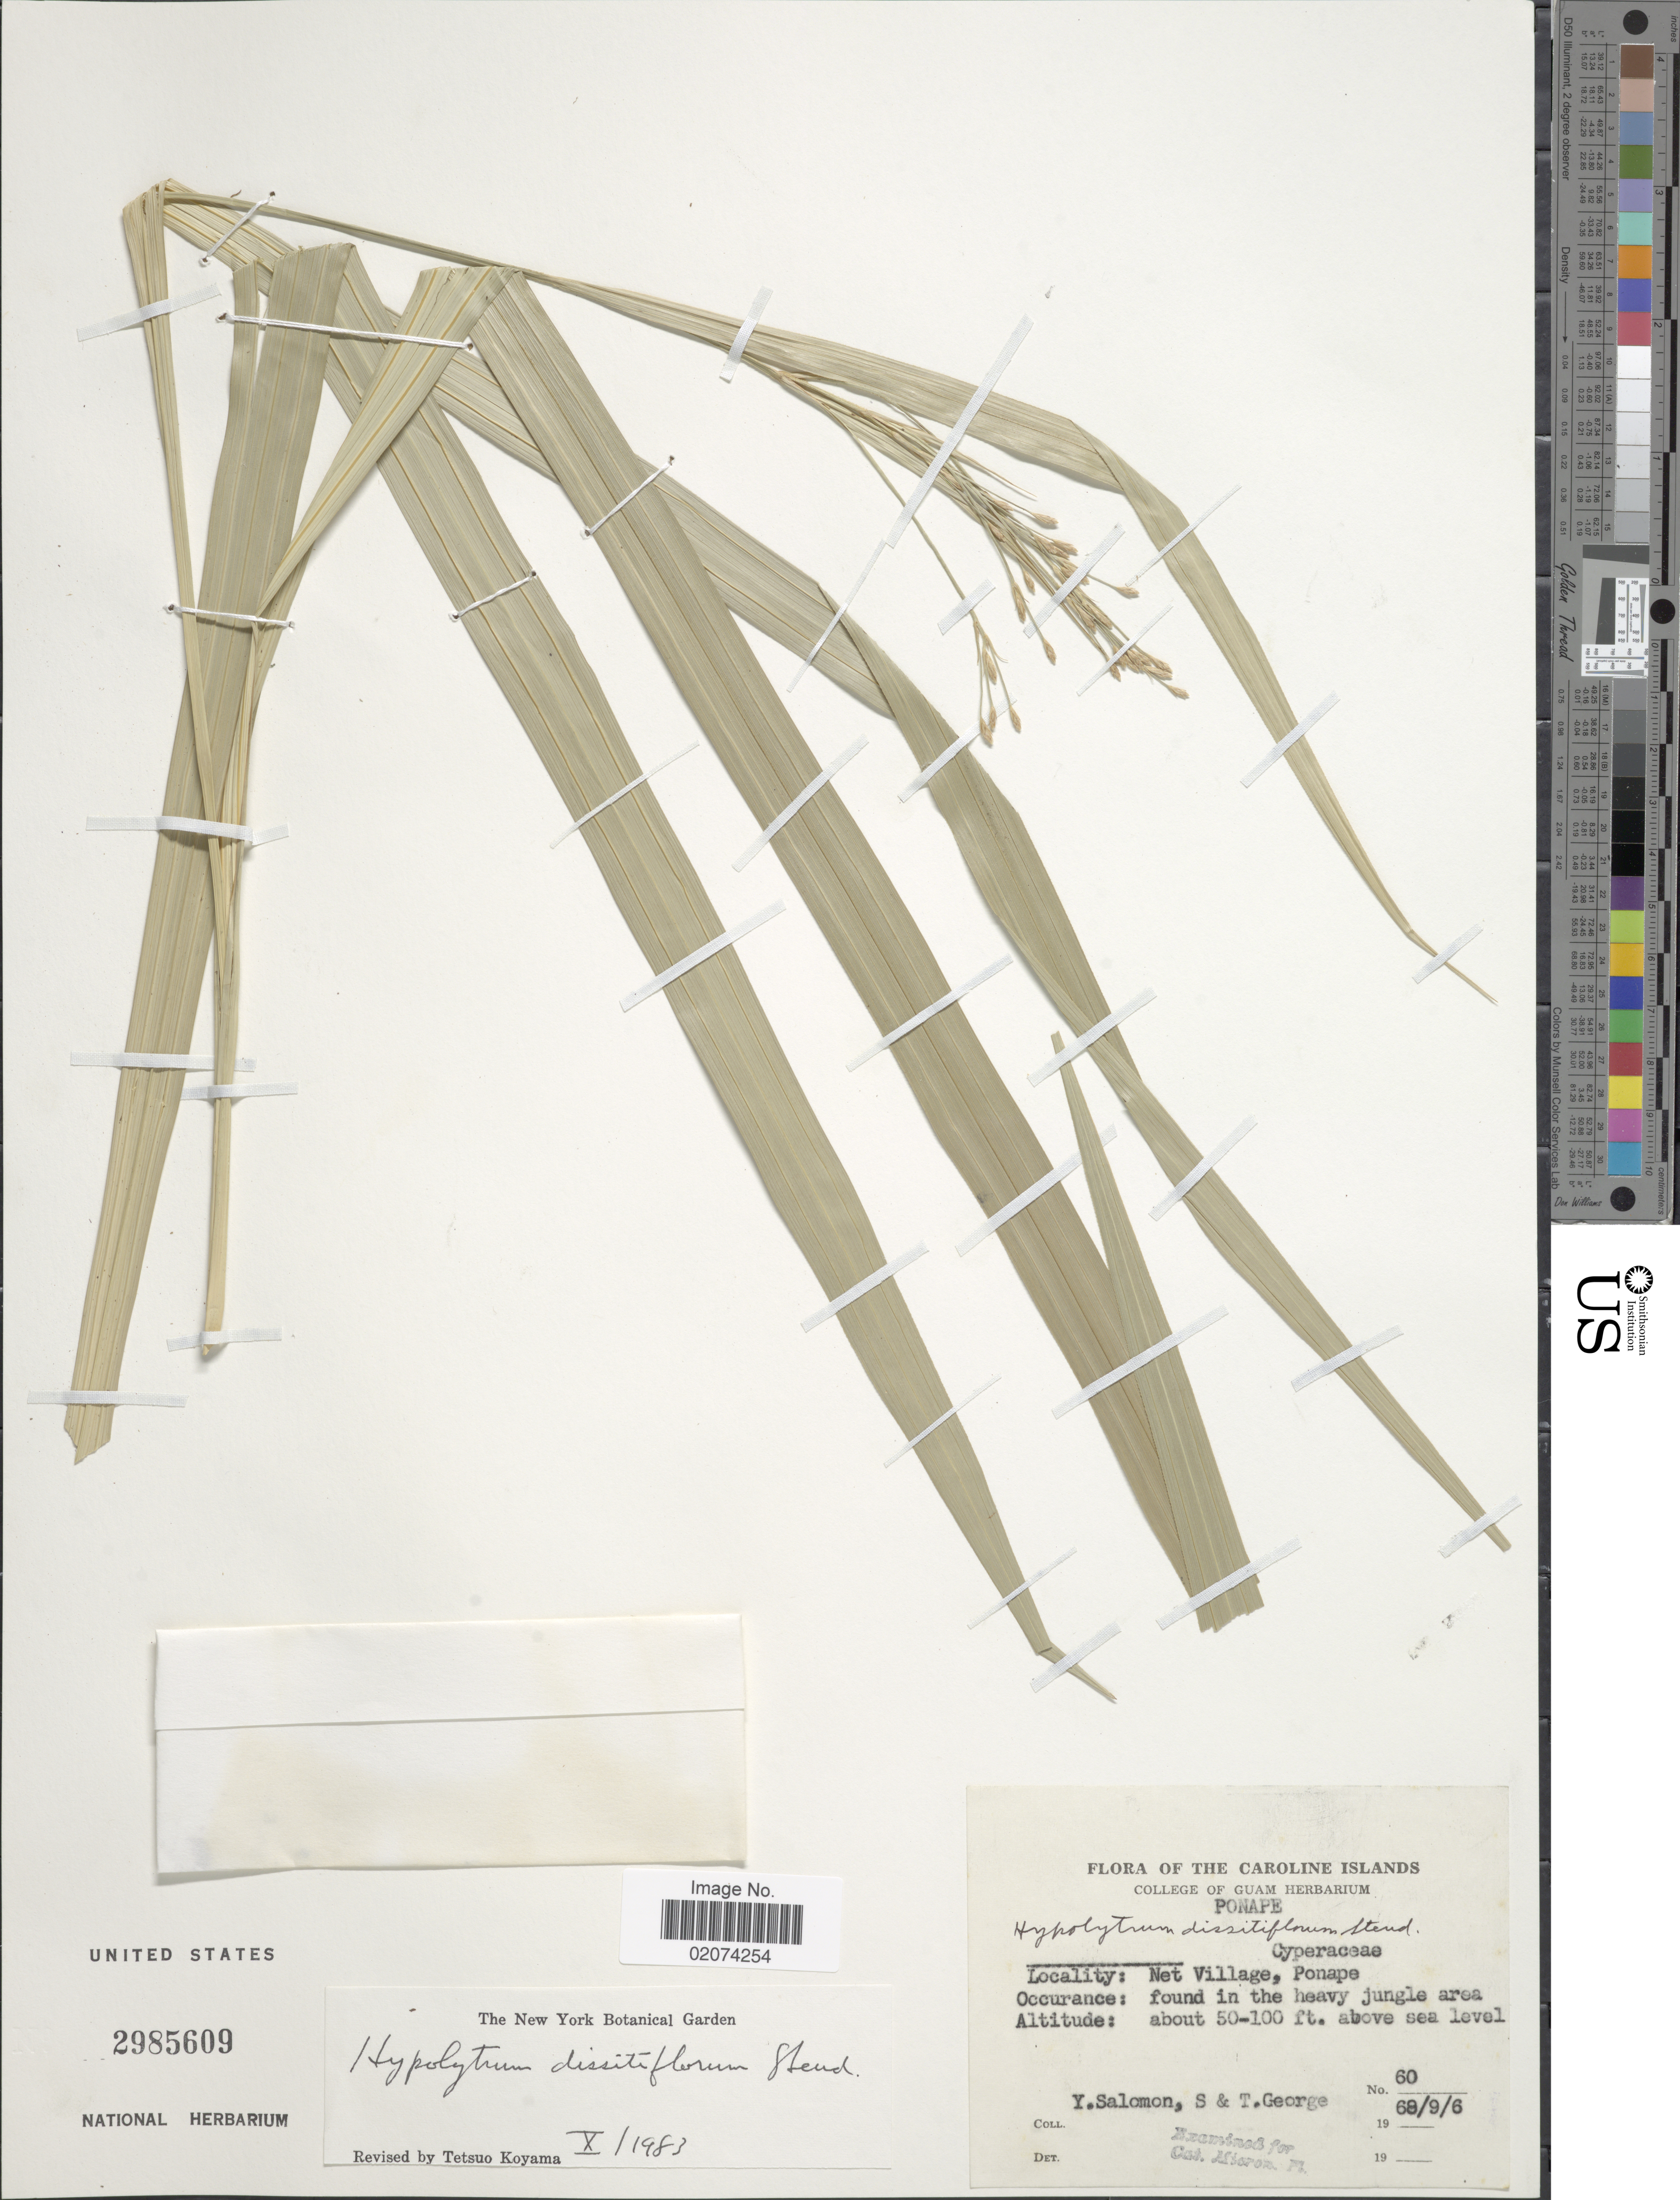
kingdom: Plantae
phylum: Tracheophyta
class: Liliopsida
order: Poales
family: Cyperaceae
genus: Hypolytrum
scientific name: Hypolytrum dissitiflorum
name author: Steud.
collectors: Y. Salomon, S. George & T. George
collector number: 60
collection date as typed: Transcribed d/m/y: 6/9/68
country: Micronesia, Federated States of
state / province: Pohnpei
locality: The Caroline Islands, Ponape, Net Village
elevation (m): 15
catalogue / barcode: US 2985609